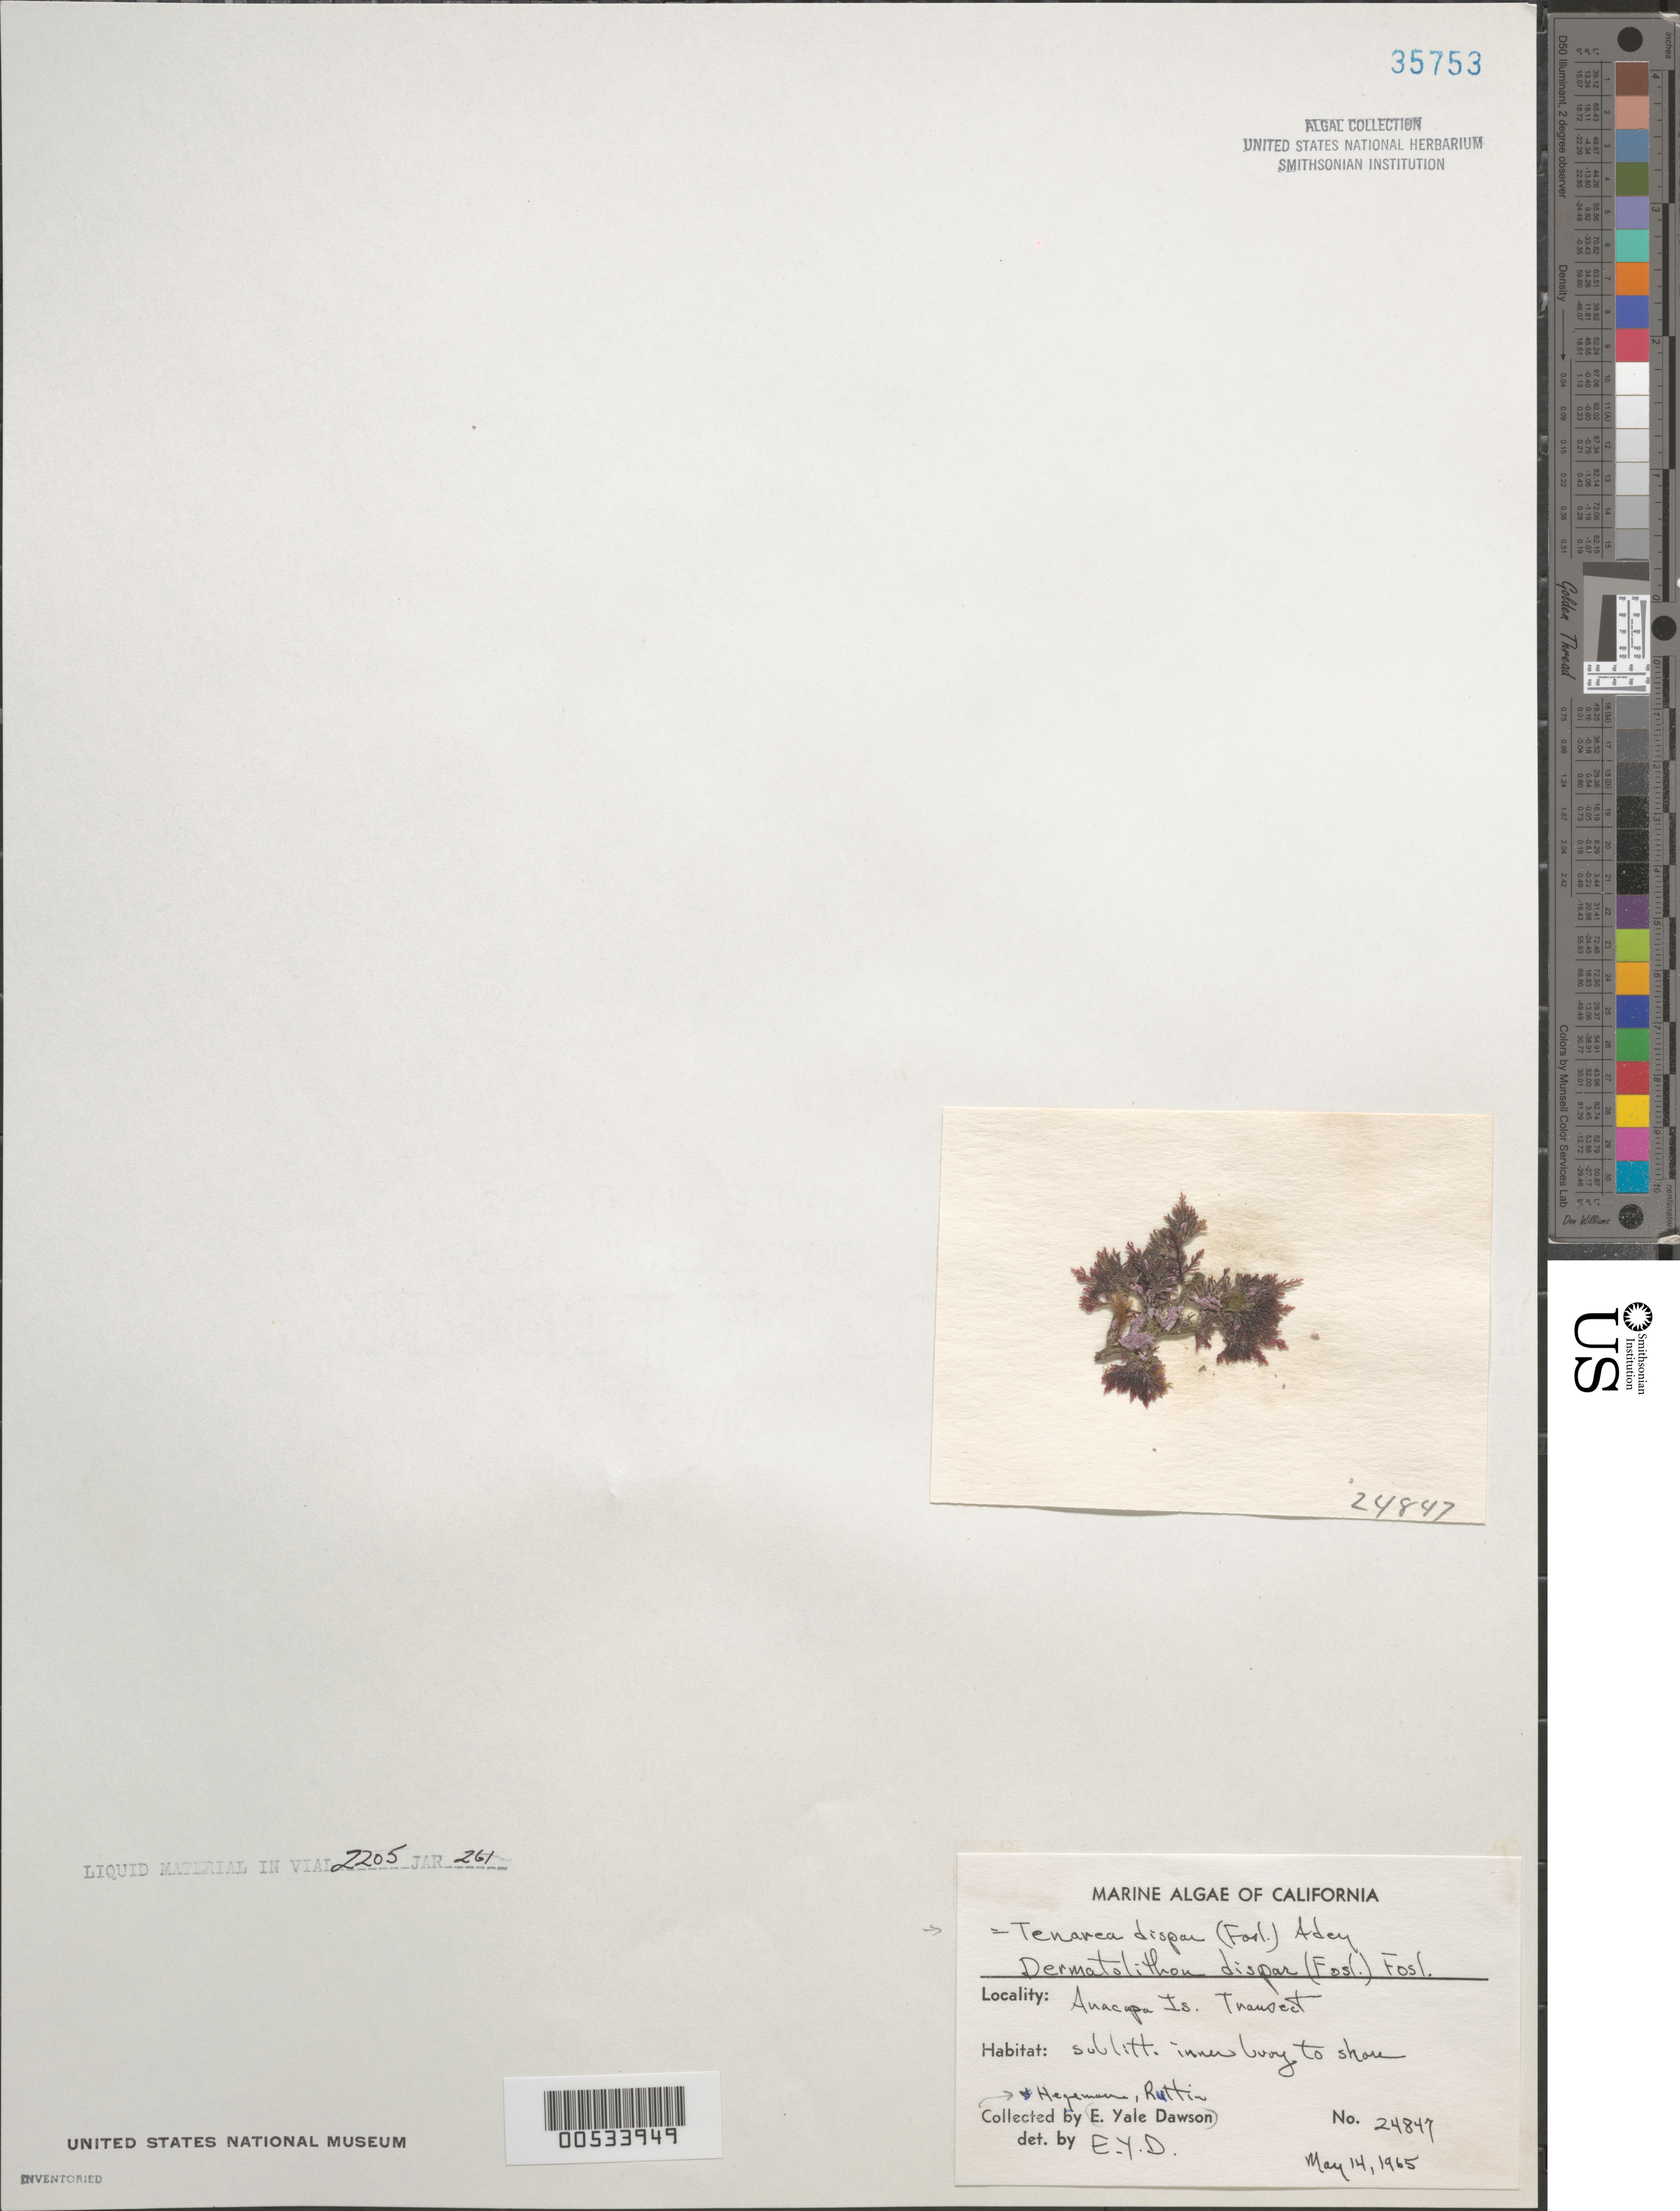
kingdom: Plantae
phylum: Rhodophyta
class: Florideophyceae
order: Corallinales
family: Lithophyllaceae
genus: Lithophyllum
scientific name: Lithophyllum dispar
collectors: R. Hegeman & -. Ruttin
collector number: EYD 24847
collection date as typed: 14 May 1965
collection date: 1965-05-14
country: United States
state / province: California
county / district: Ventura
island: Anacapa Island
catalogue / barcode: US 35753